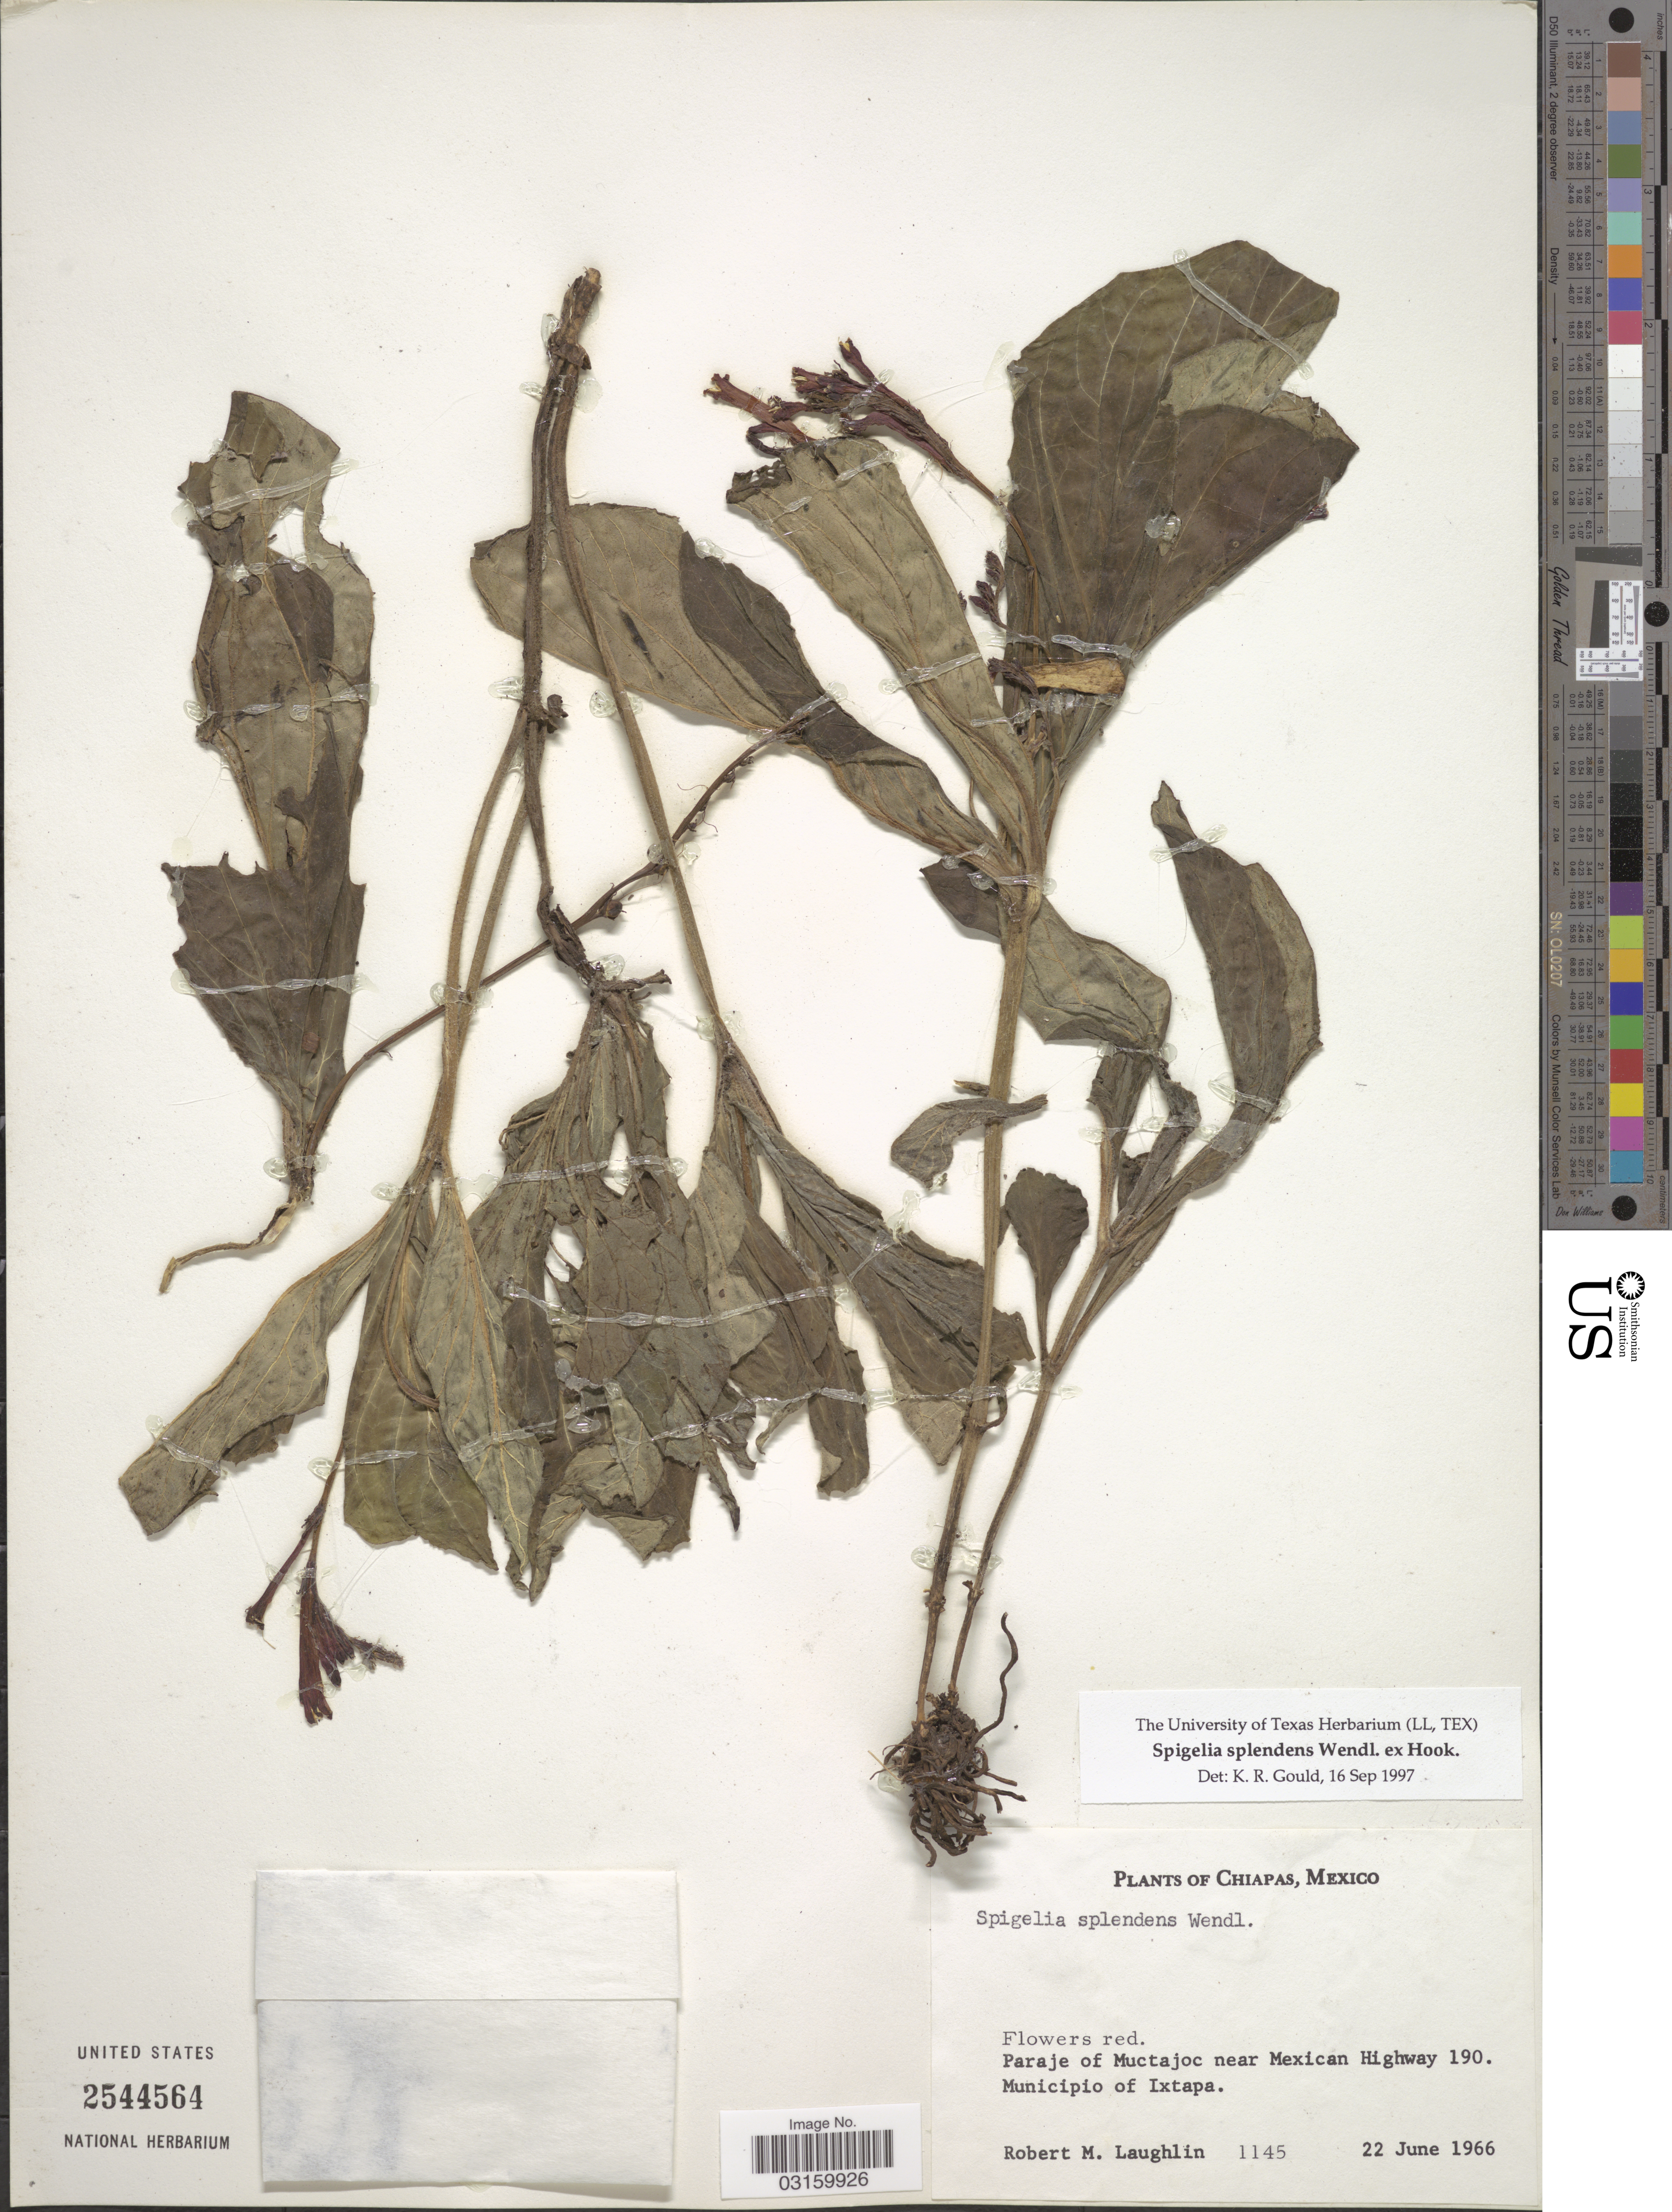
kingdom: Plantae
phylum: Tracheophyta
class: Magnoliopsida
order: Gentianales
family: Loganiaceae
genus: Spigelia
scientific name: Spigelia splendens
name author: H. Wendl. ex Hook.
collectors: R. M. Laughlin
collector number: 1145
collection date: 1966-06-22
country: Mexico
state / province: Chiapas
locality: Paraje of Muctajoc near Mexican Highway 190. Municipio of Ixtapa.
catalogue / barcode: US 2544564